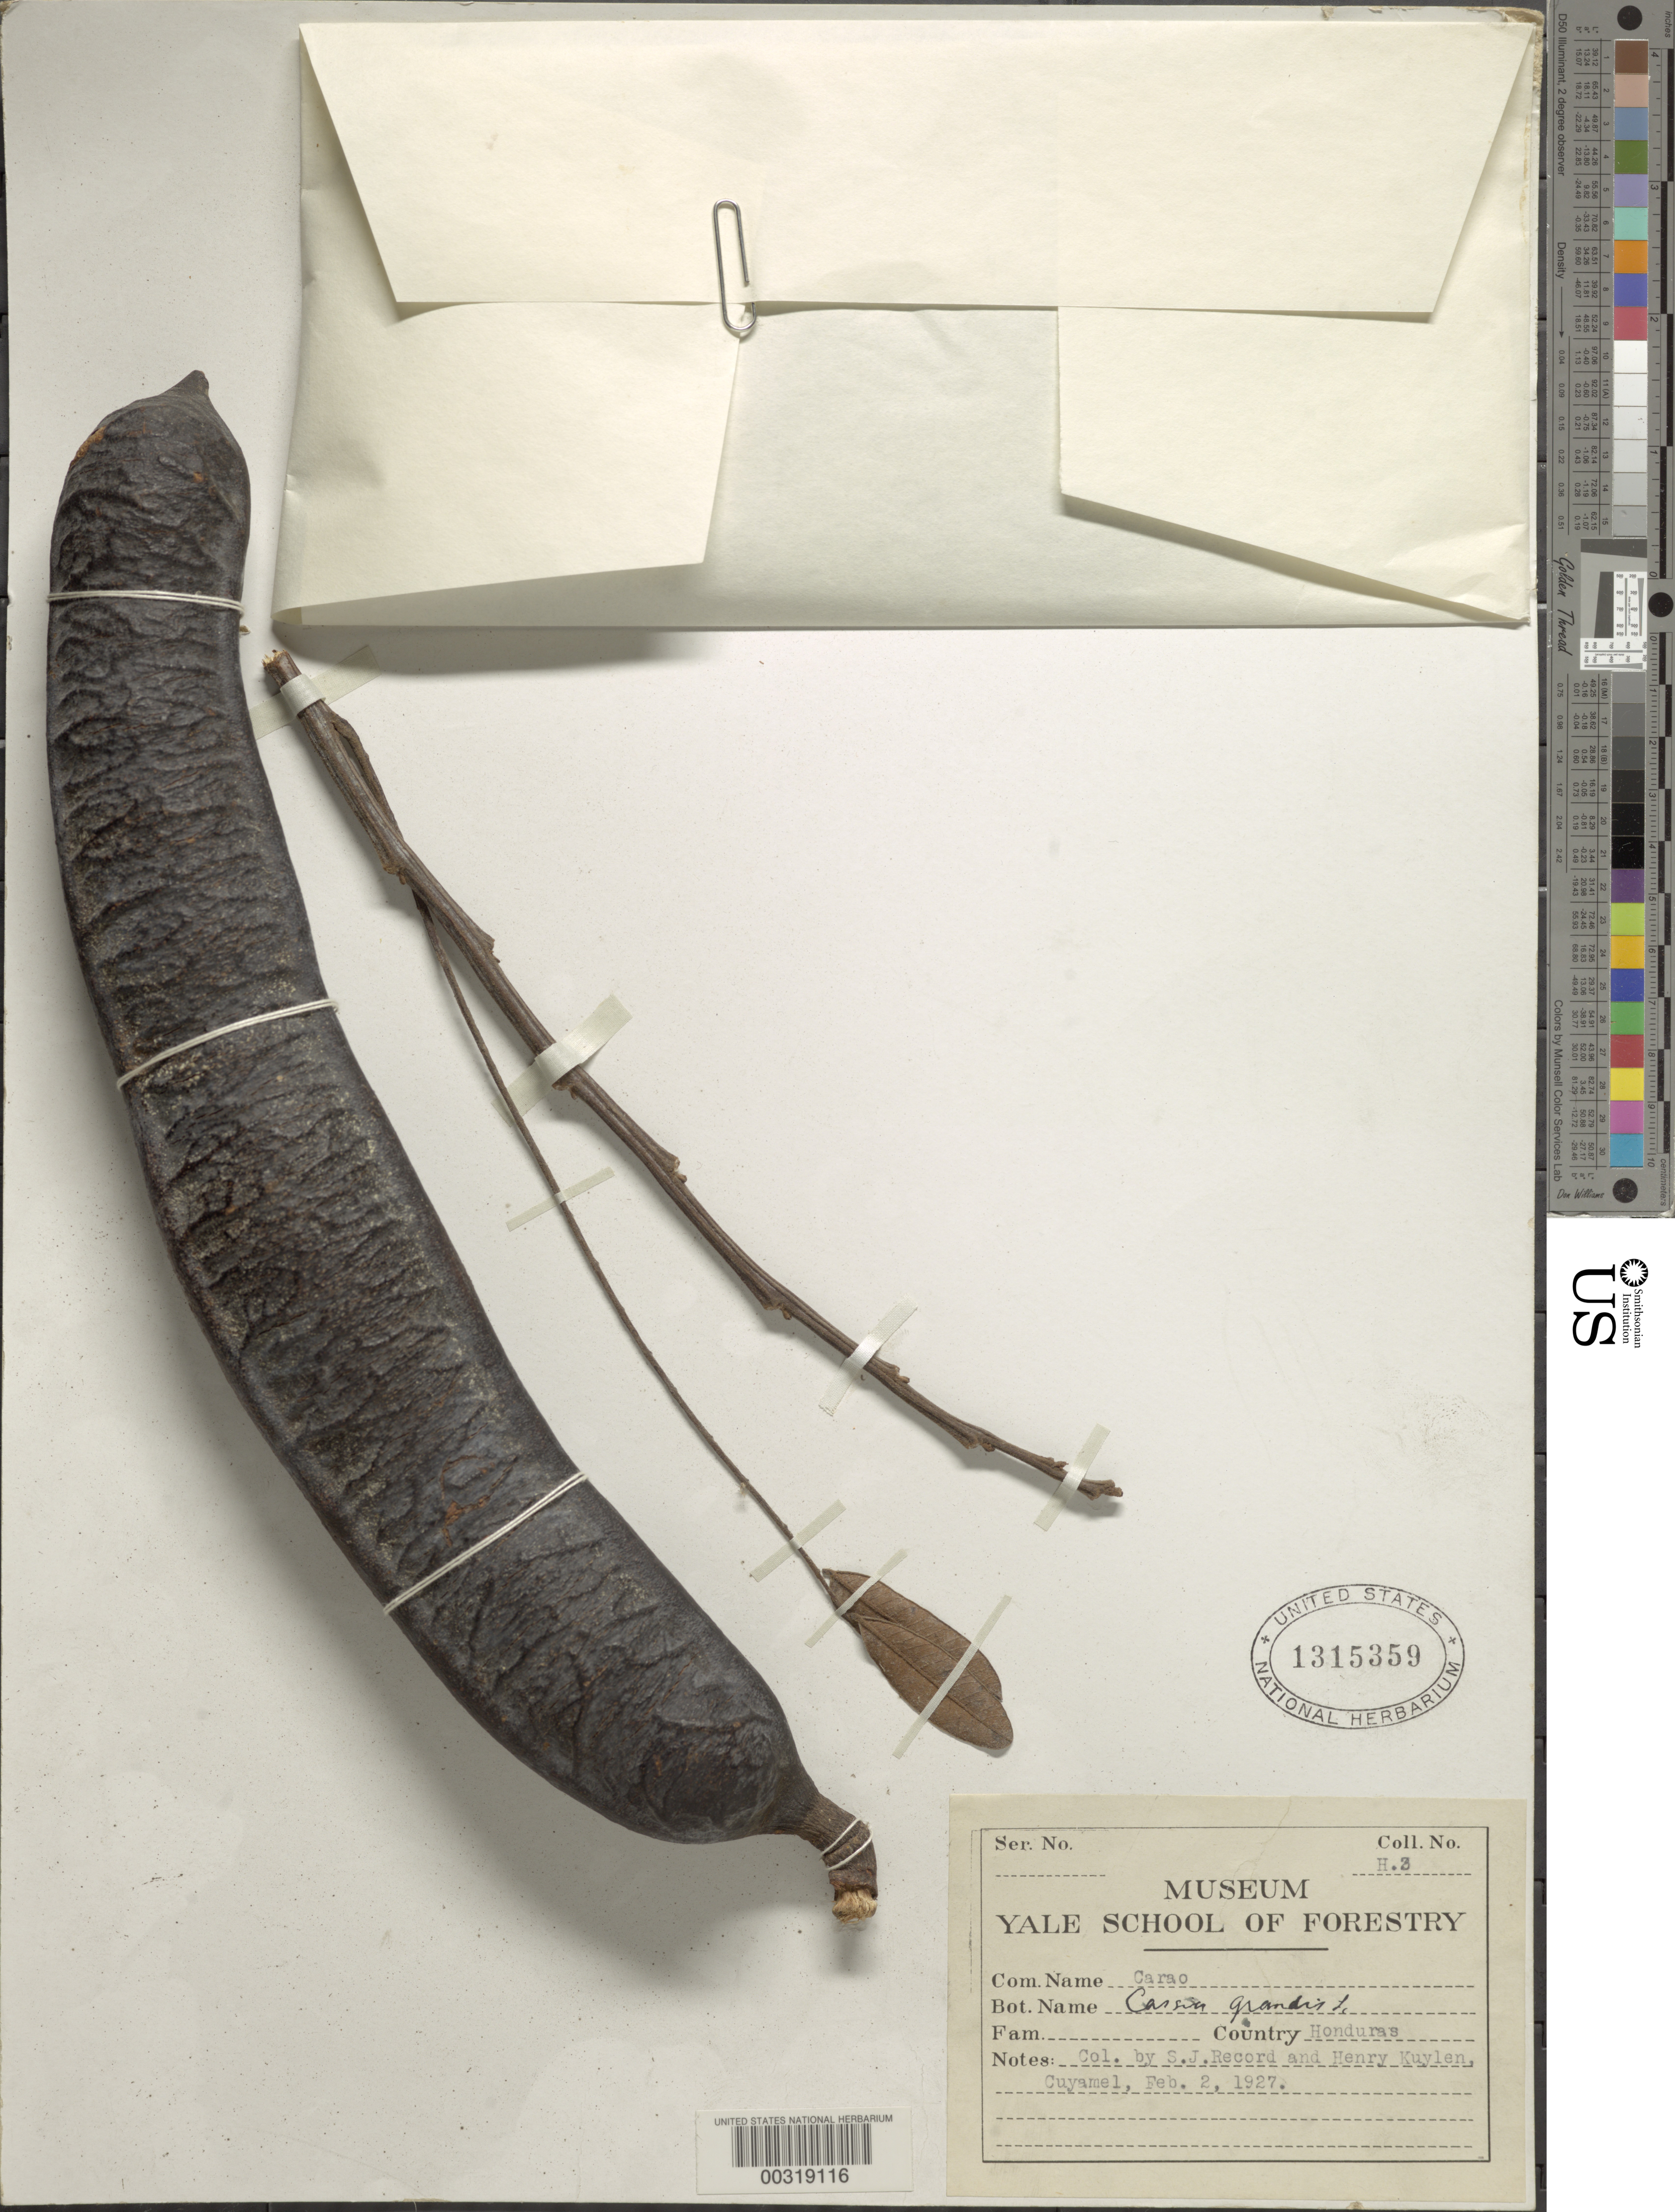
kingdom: Plantae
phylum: Tracheophyta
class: Magnoliopsida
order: Fabales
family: Fabaceae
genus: Cassia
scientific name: Cassia grandis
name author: L. f.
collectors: S. J. Record & H. Kuylen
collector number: H3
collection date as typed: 02 Feb 1927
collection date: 1927-02-02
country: Honduras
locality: Cuyamel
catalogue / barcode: US 1315359